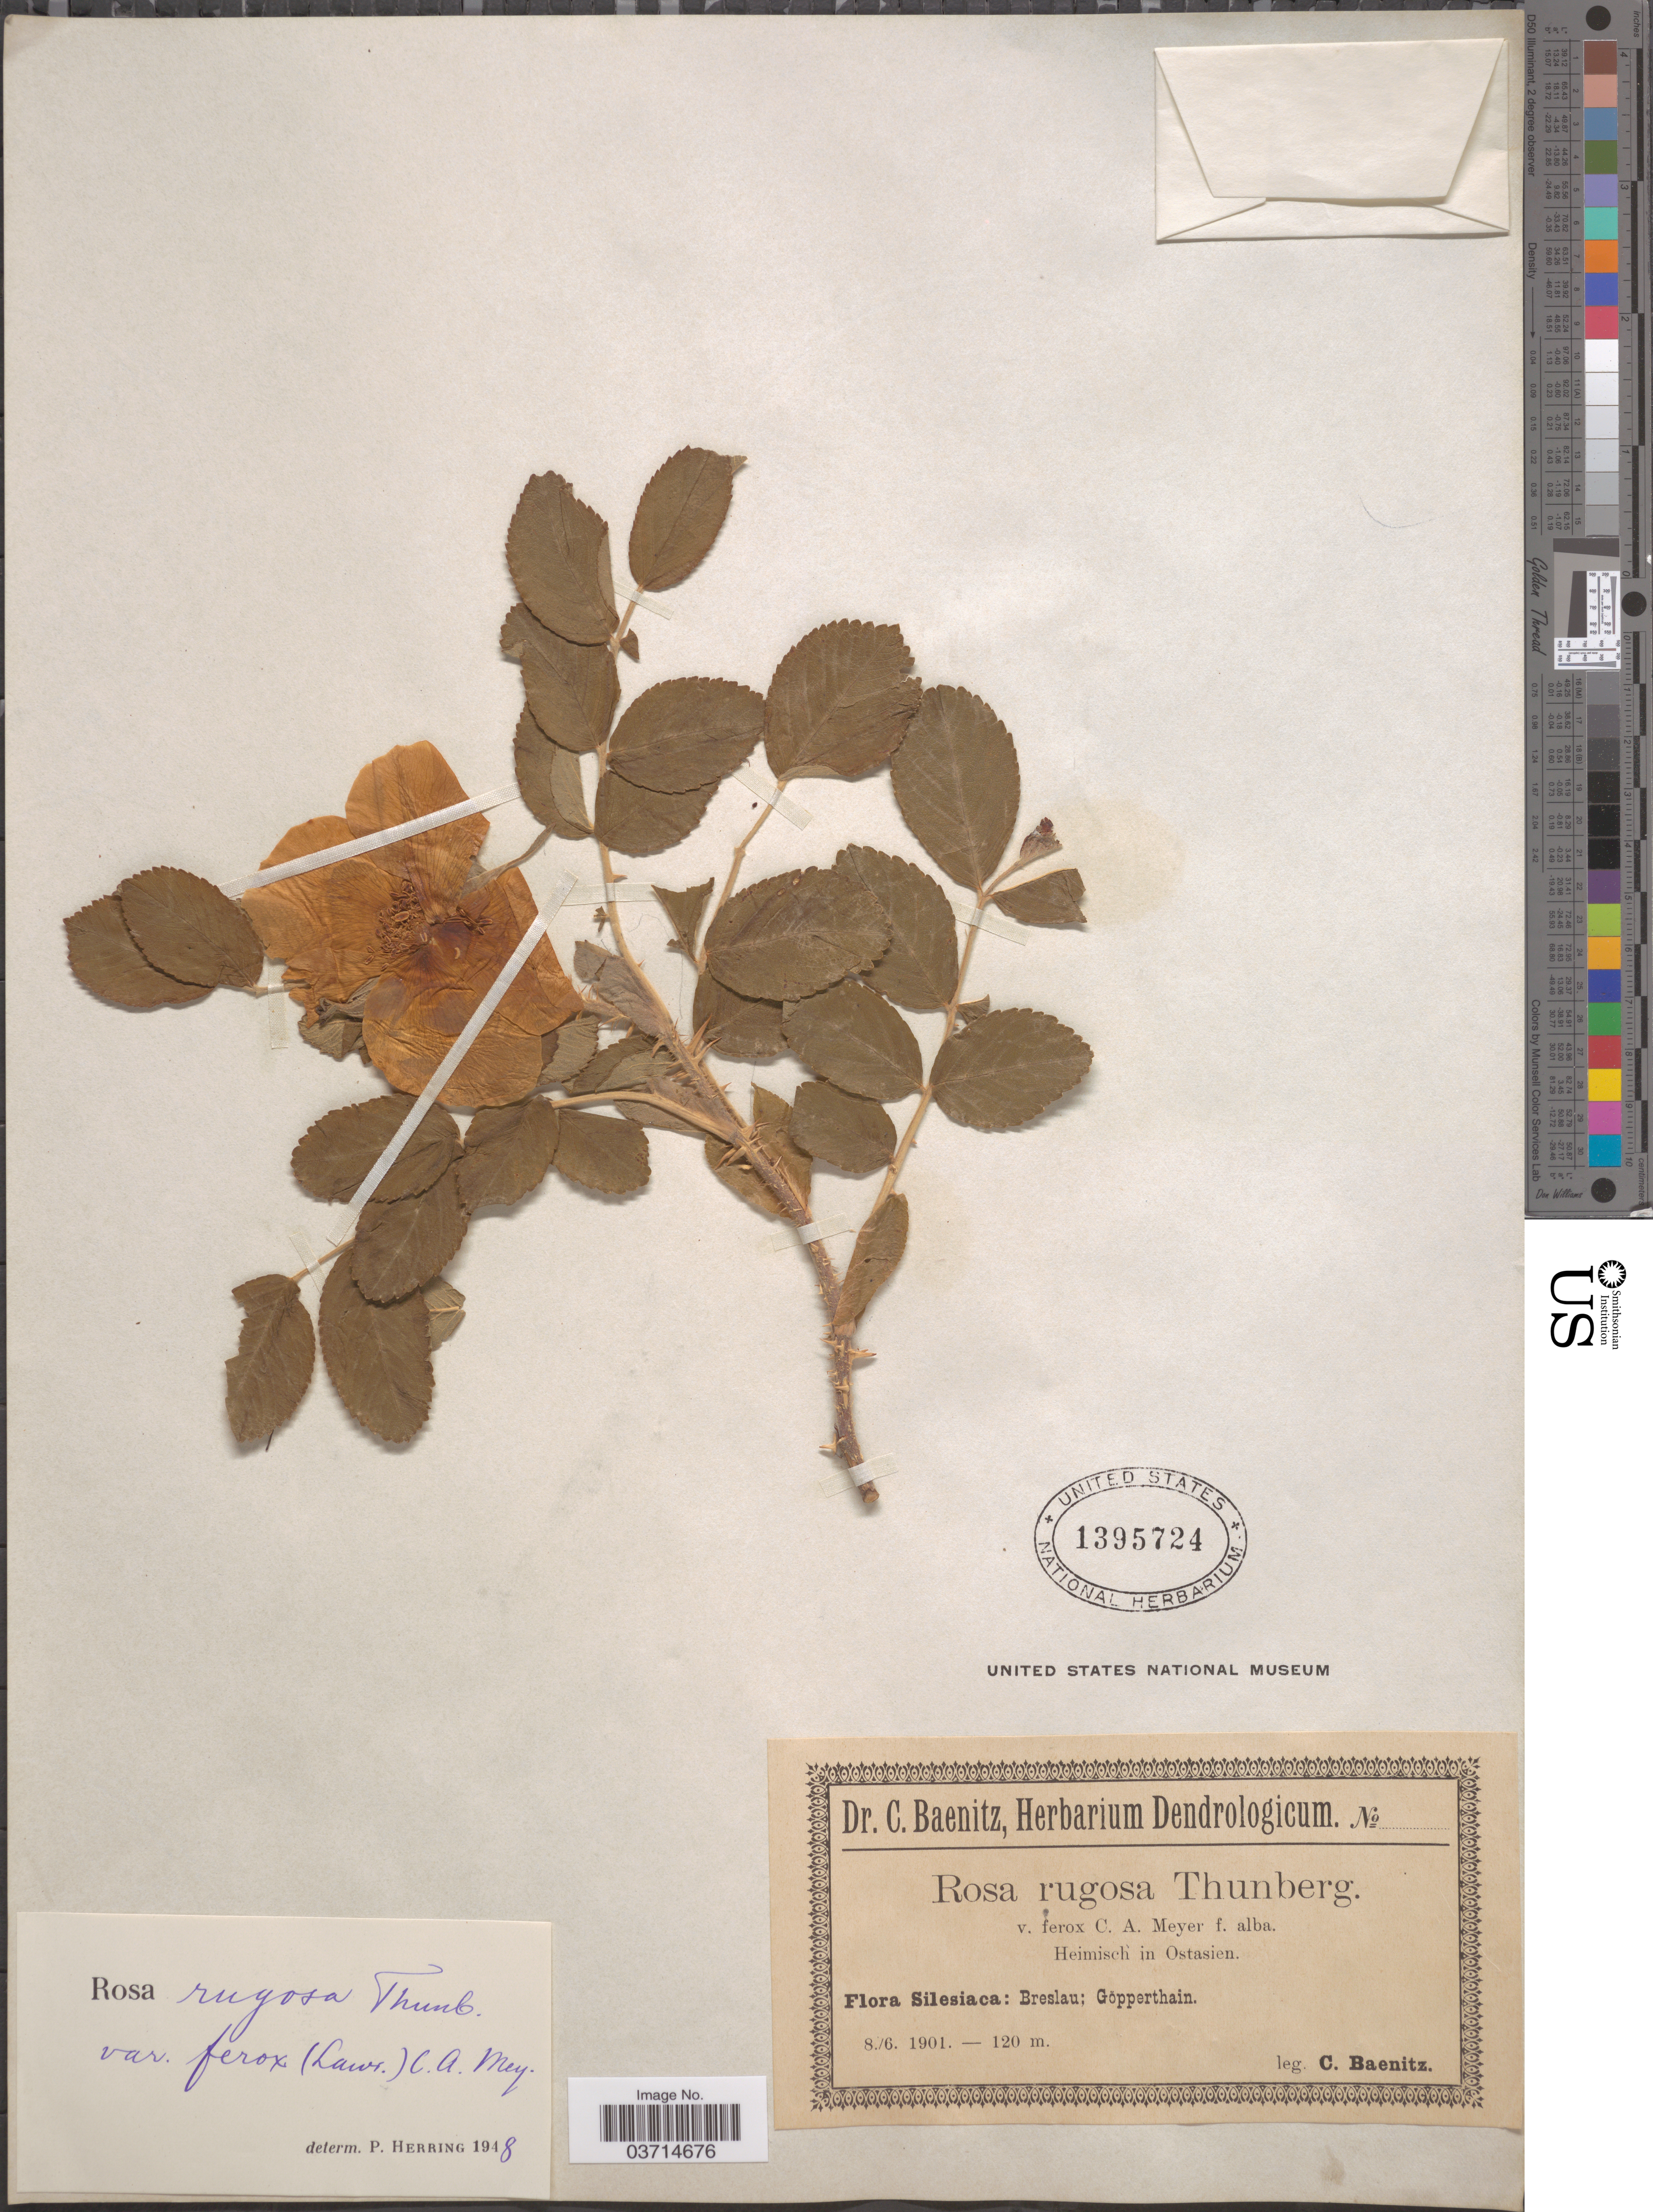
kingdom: Plantae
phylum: Tracheophyta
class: Magnoliopsida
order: Rosales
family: Rosaceae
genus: Rosa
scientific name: Rosa rugosa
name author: Thunb.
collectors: C. G. Baenitz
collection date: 1901-06-08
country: Poland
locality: Silesiaca: Breslau; Göpperthain.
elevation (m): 120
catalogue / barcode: US 1395724